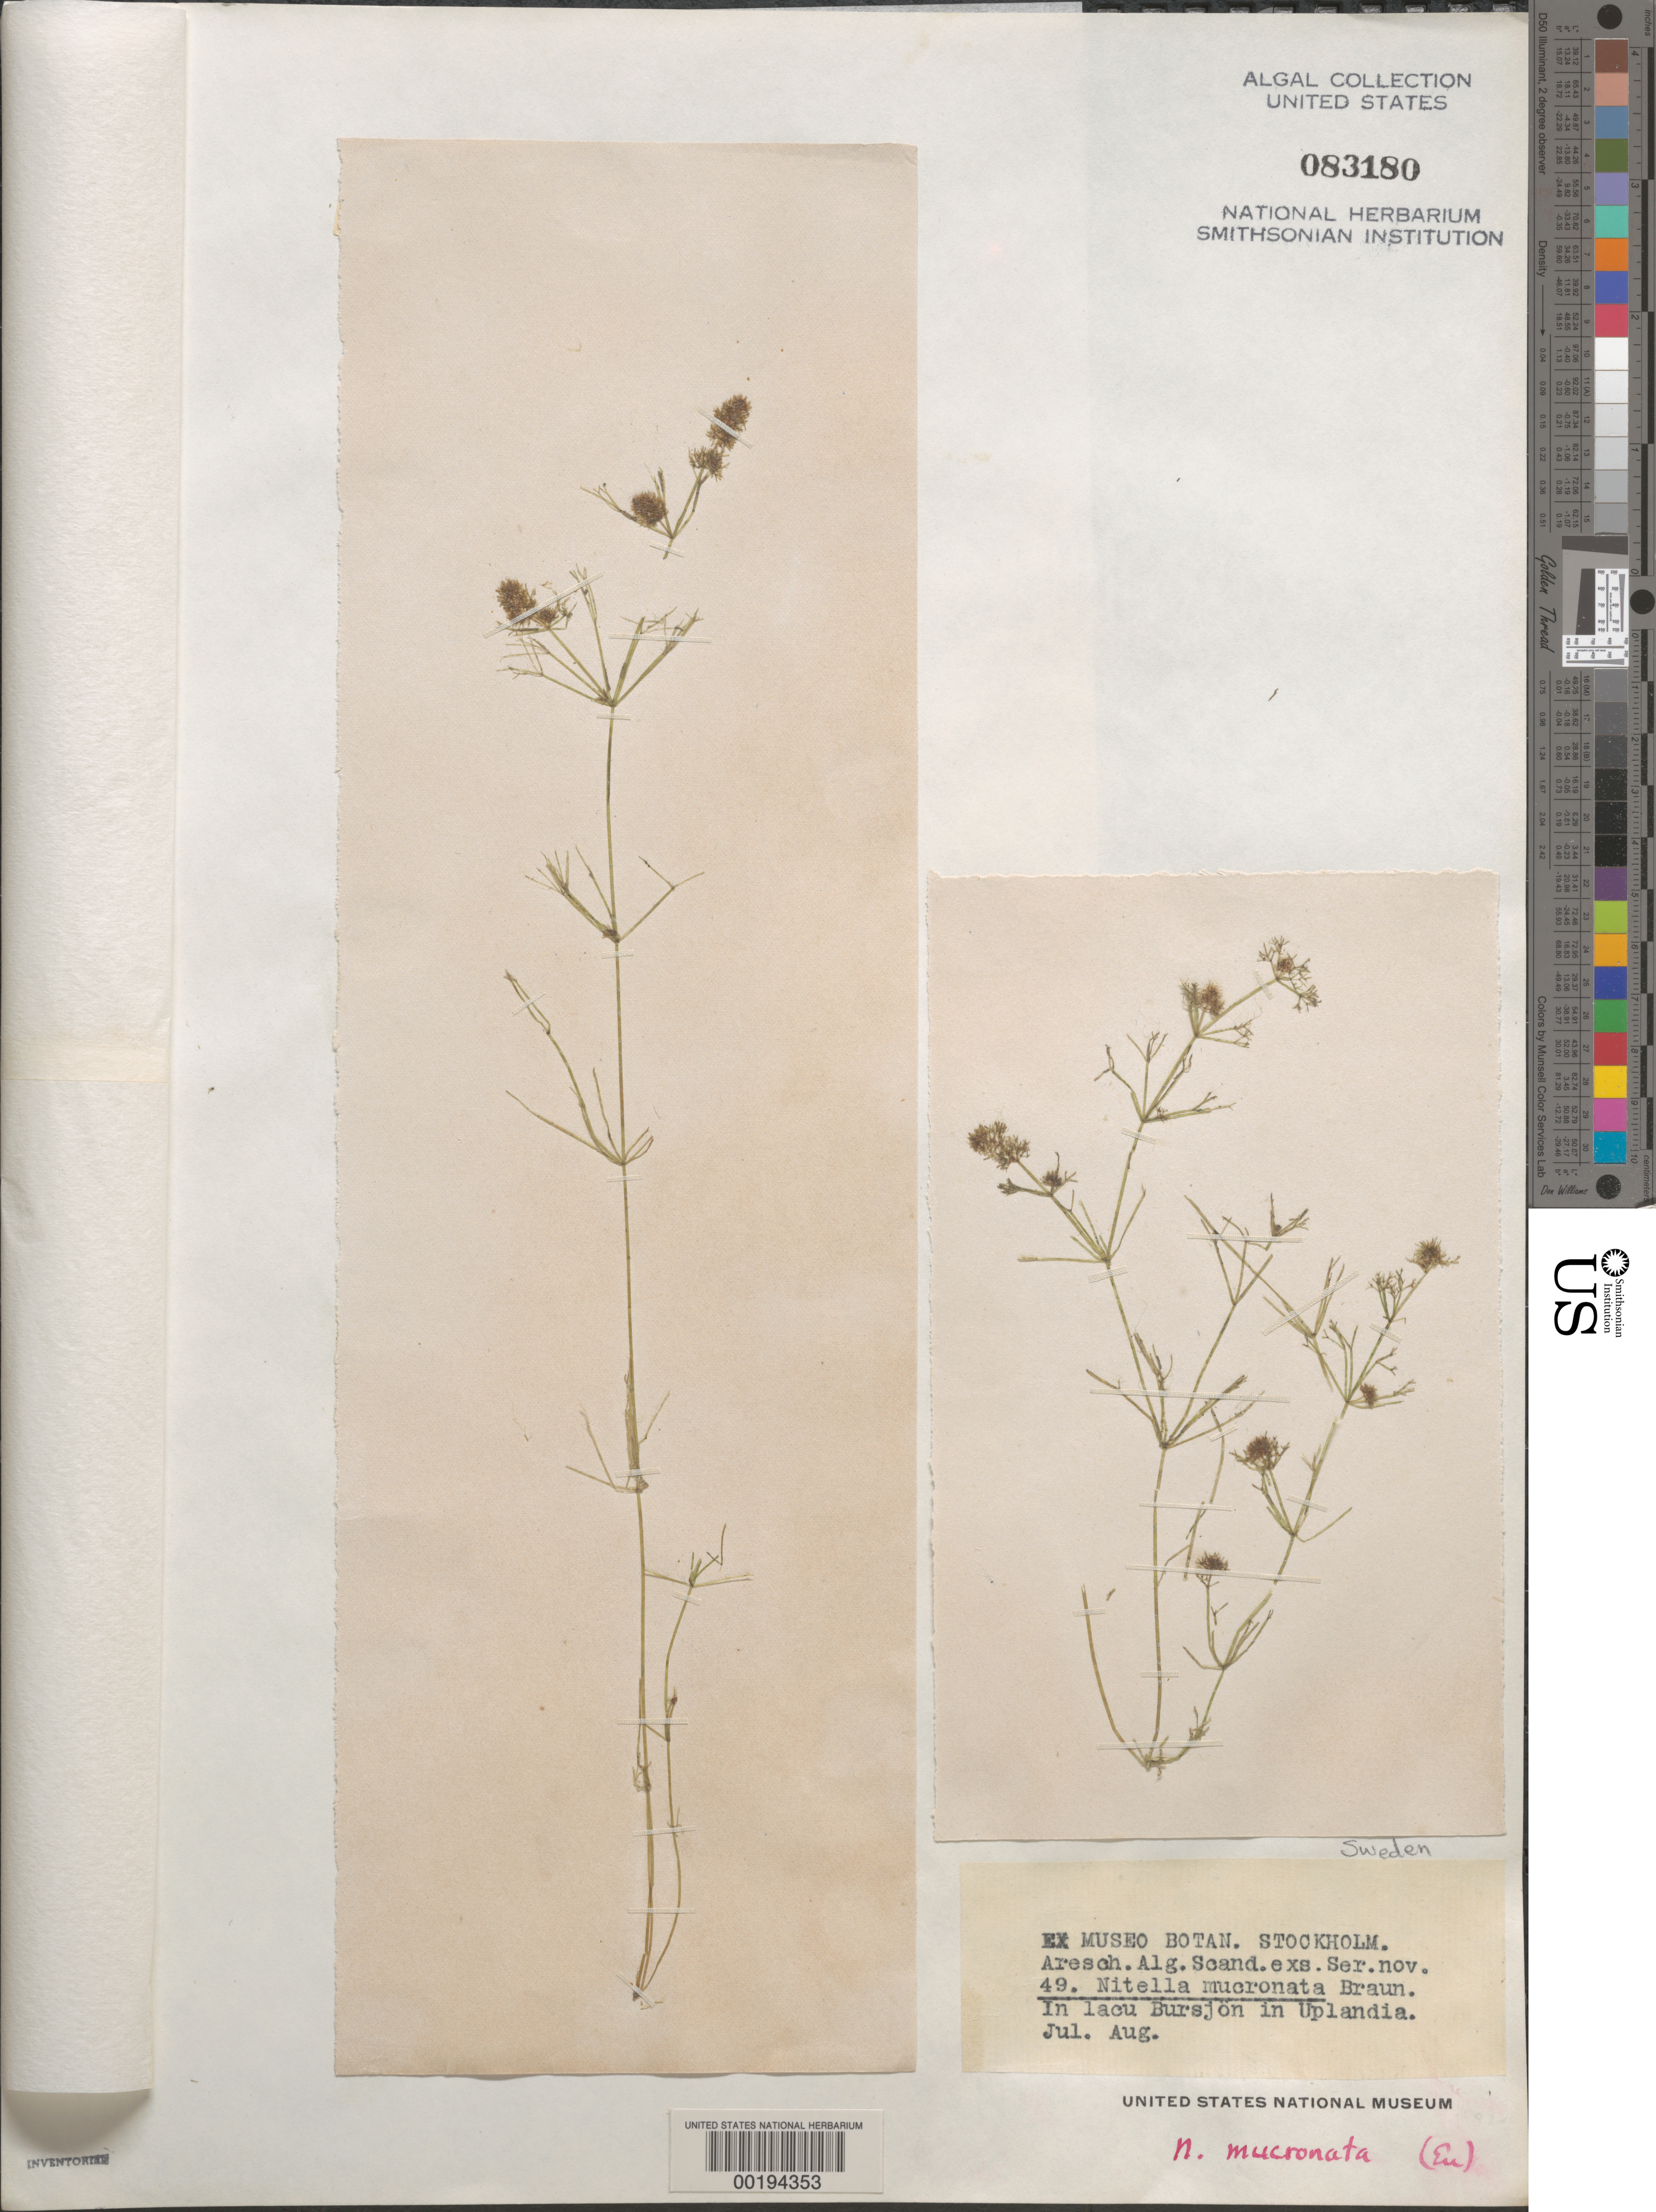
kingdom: Plantae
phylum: Charophyta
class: Charophyceae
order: Charales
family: Characeae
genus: Nitella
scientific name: Nitella mucronata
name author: (A. Braun) F. Miquel in H.C. Hall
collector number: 49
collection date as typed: Jul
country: Sweden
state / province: Gävleborg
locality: Bursjon lake, uppland (uplandia)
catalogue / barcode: US 83180